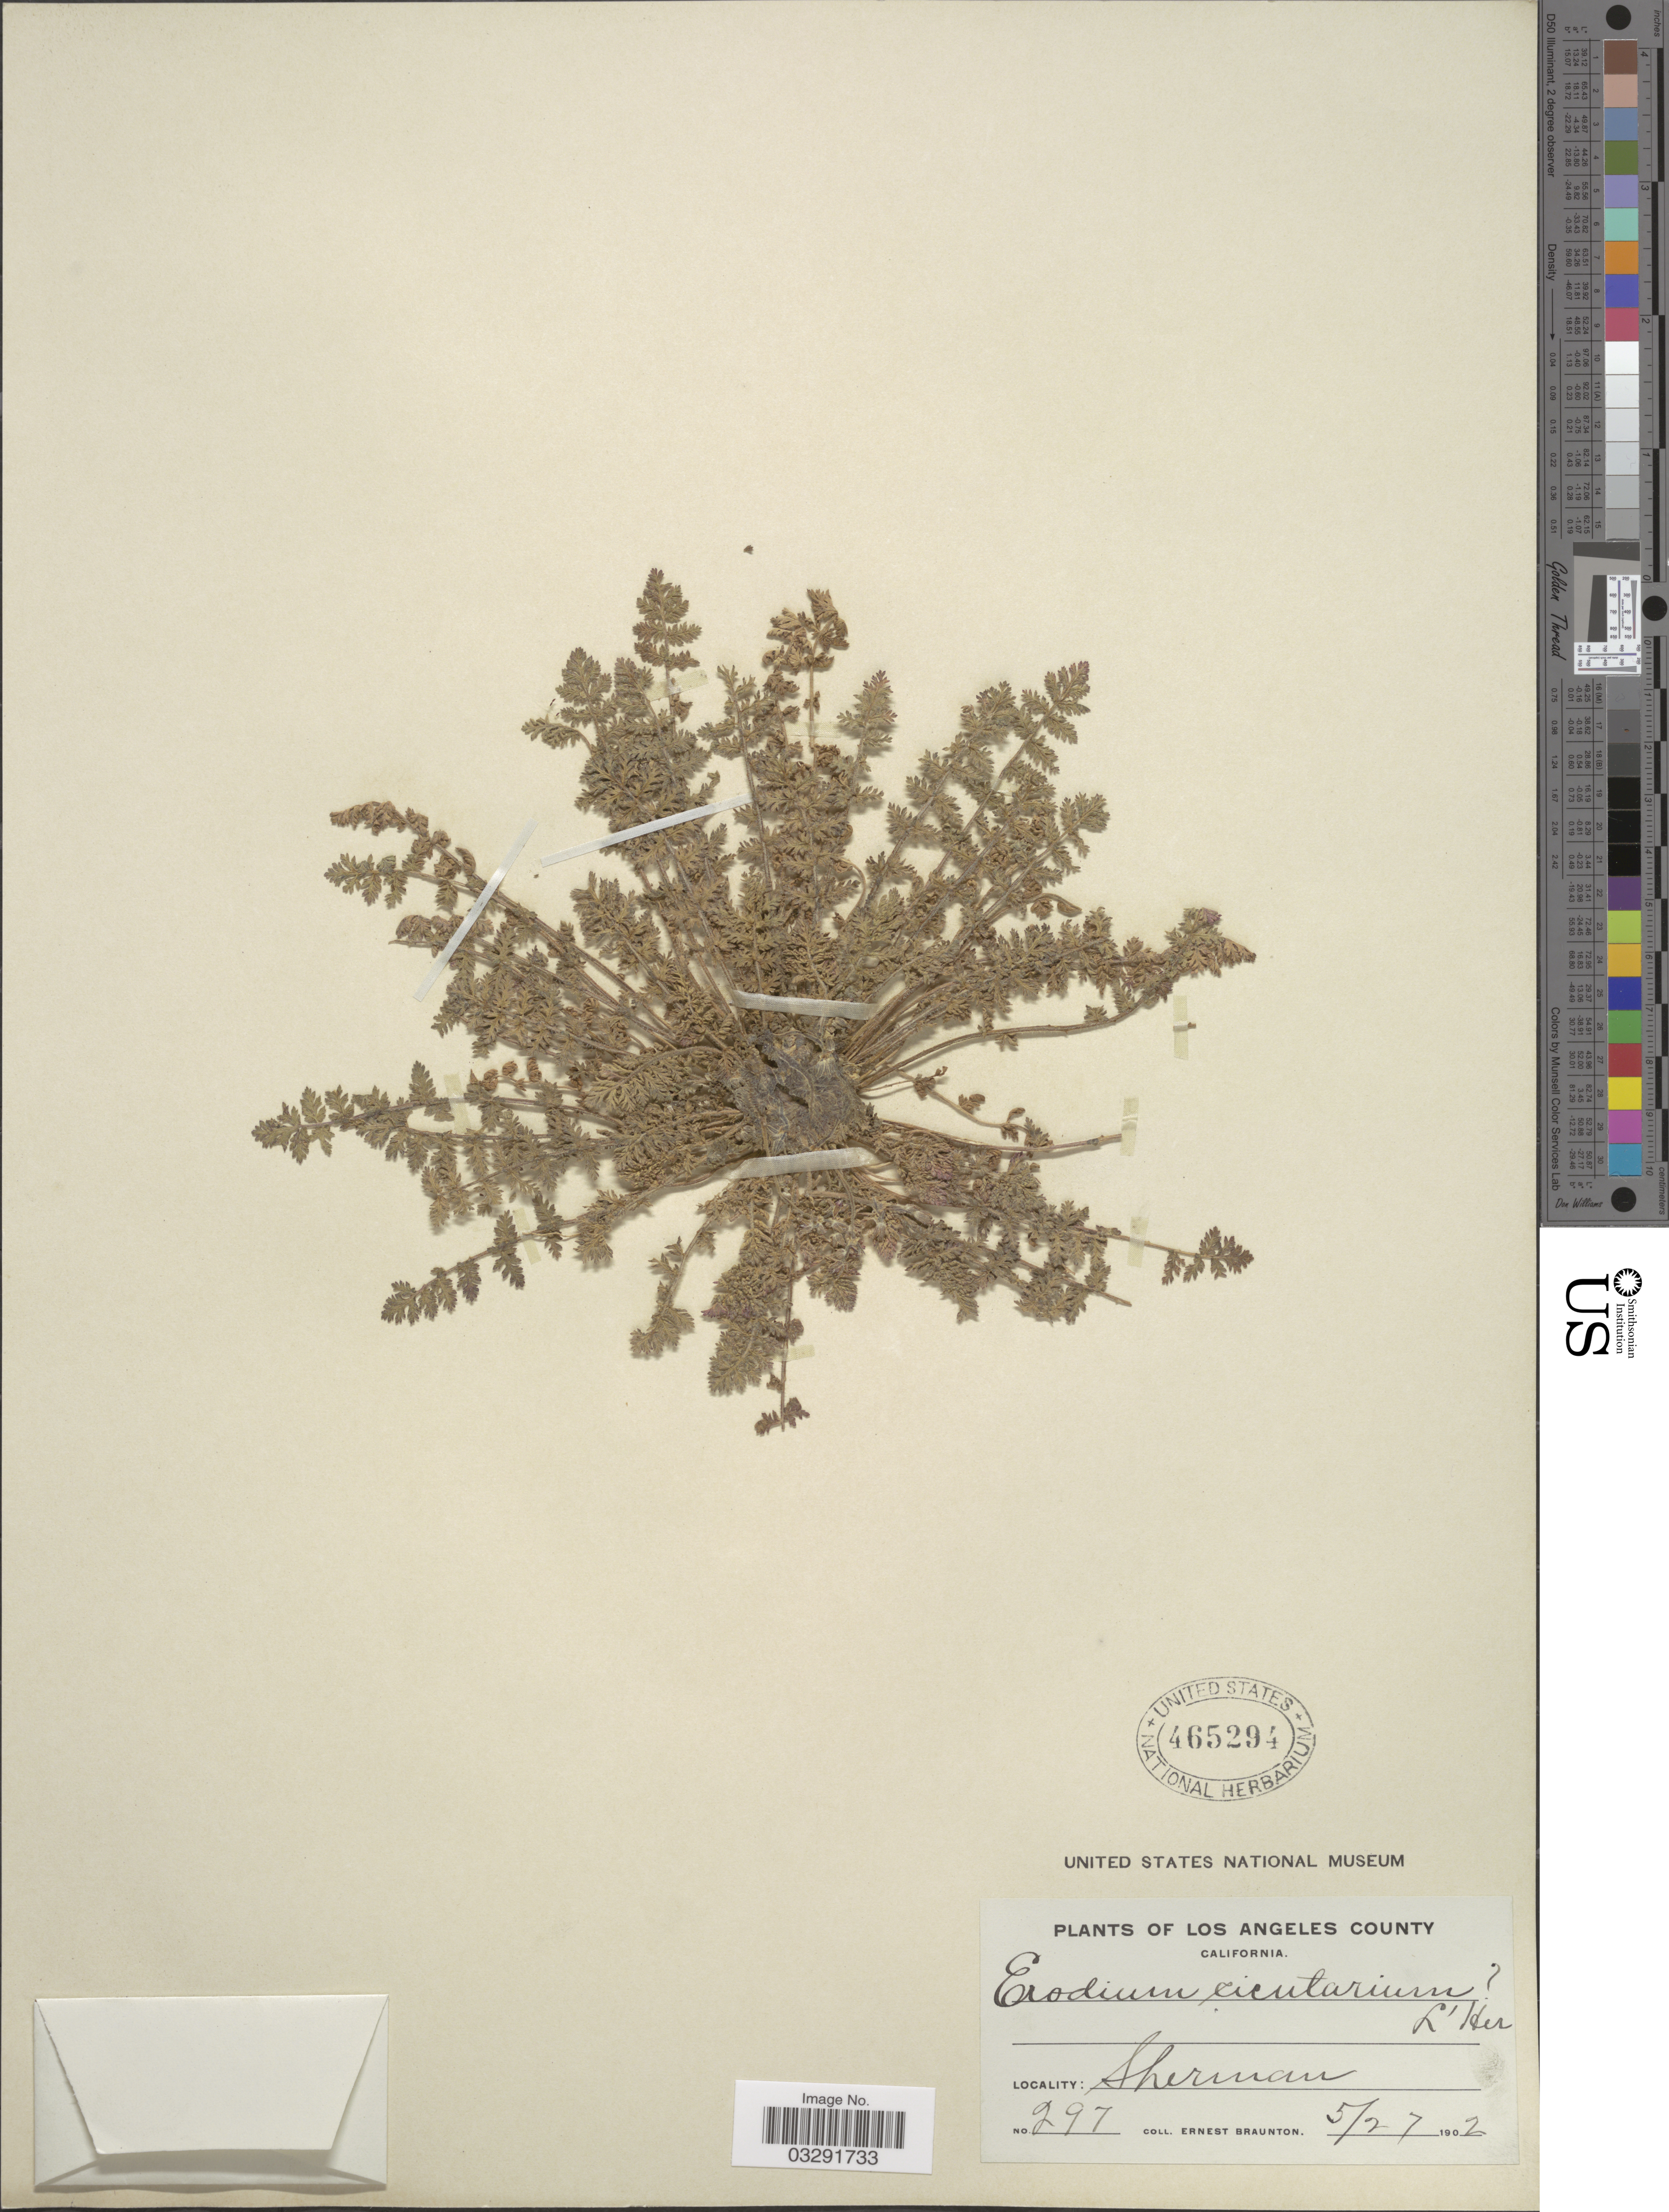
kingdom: Plantae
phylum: Tracheophyta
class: Magnoliopsida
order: Geraniales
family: Geraniaceae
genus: Erodium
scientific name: Erodium cicutarium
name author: (L.) L'Hér.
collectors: E. Braunton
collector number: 297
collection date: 1902-05-27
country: United States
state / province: California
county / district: Los Angeles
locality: Los Angeles County. Sherman.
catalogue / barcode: US 465294